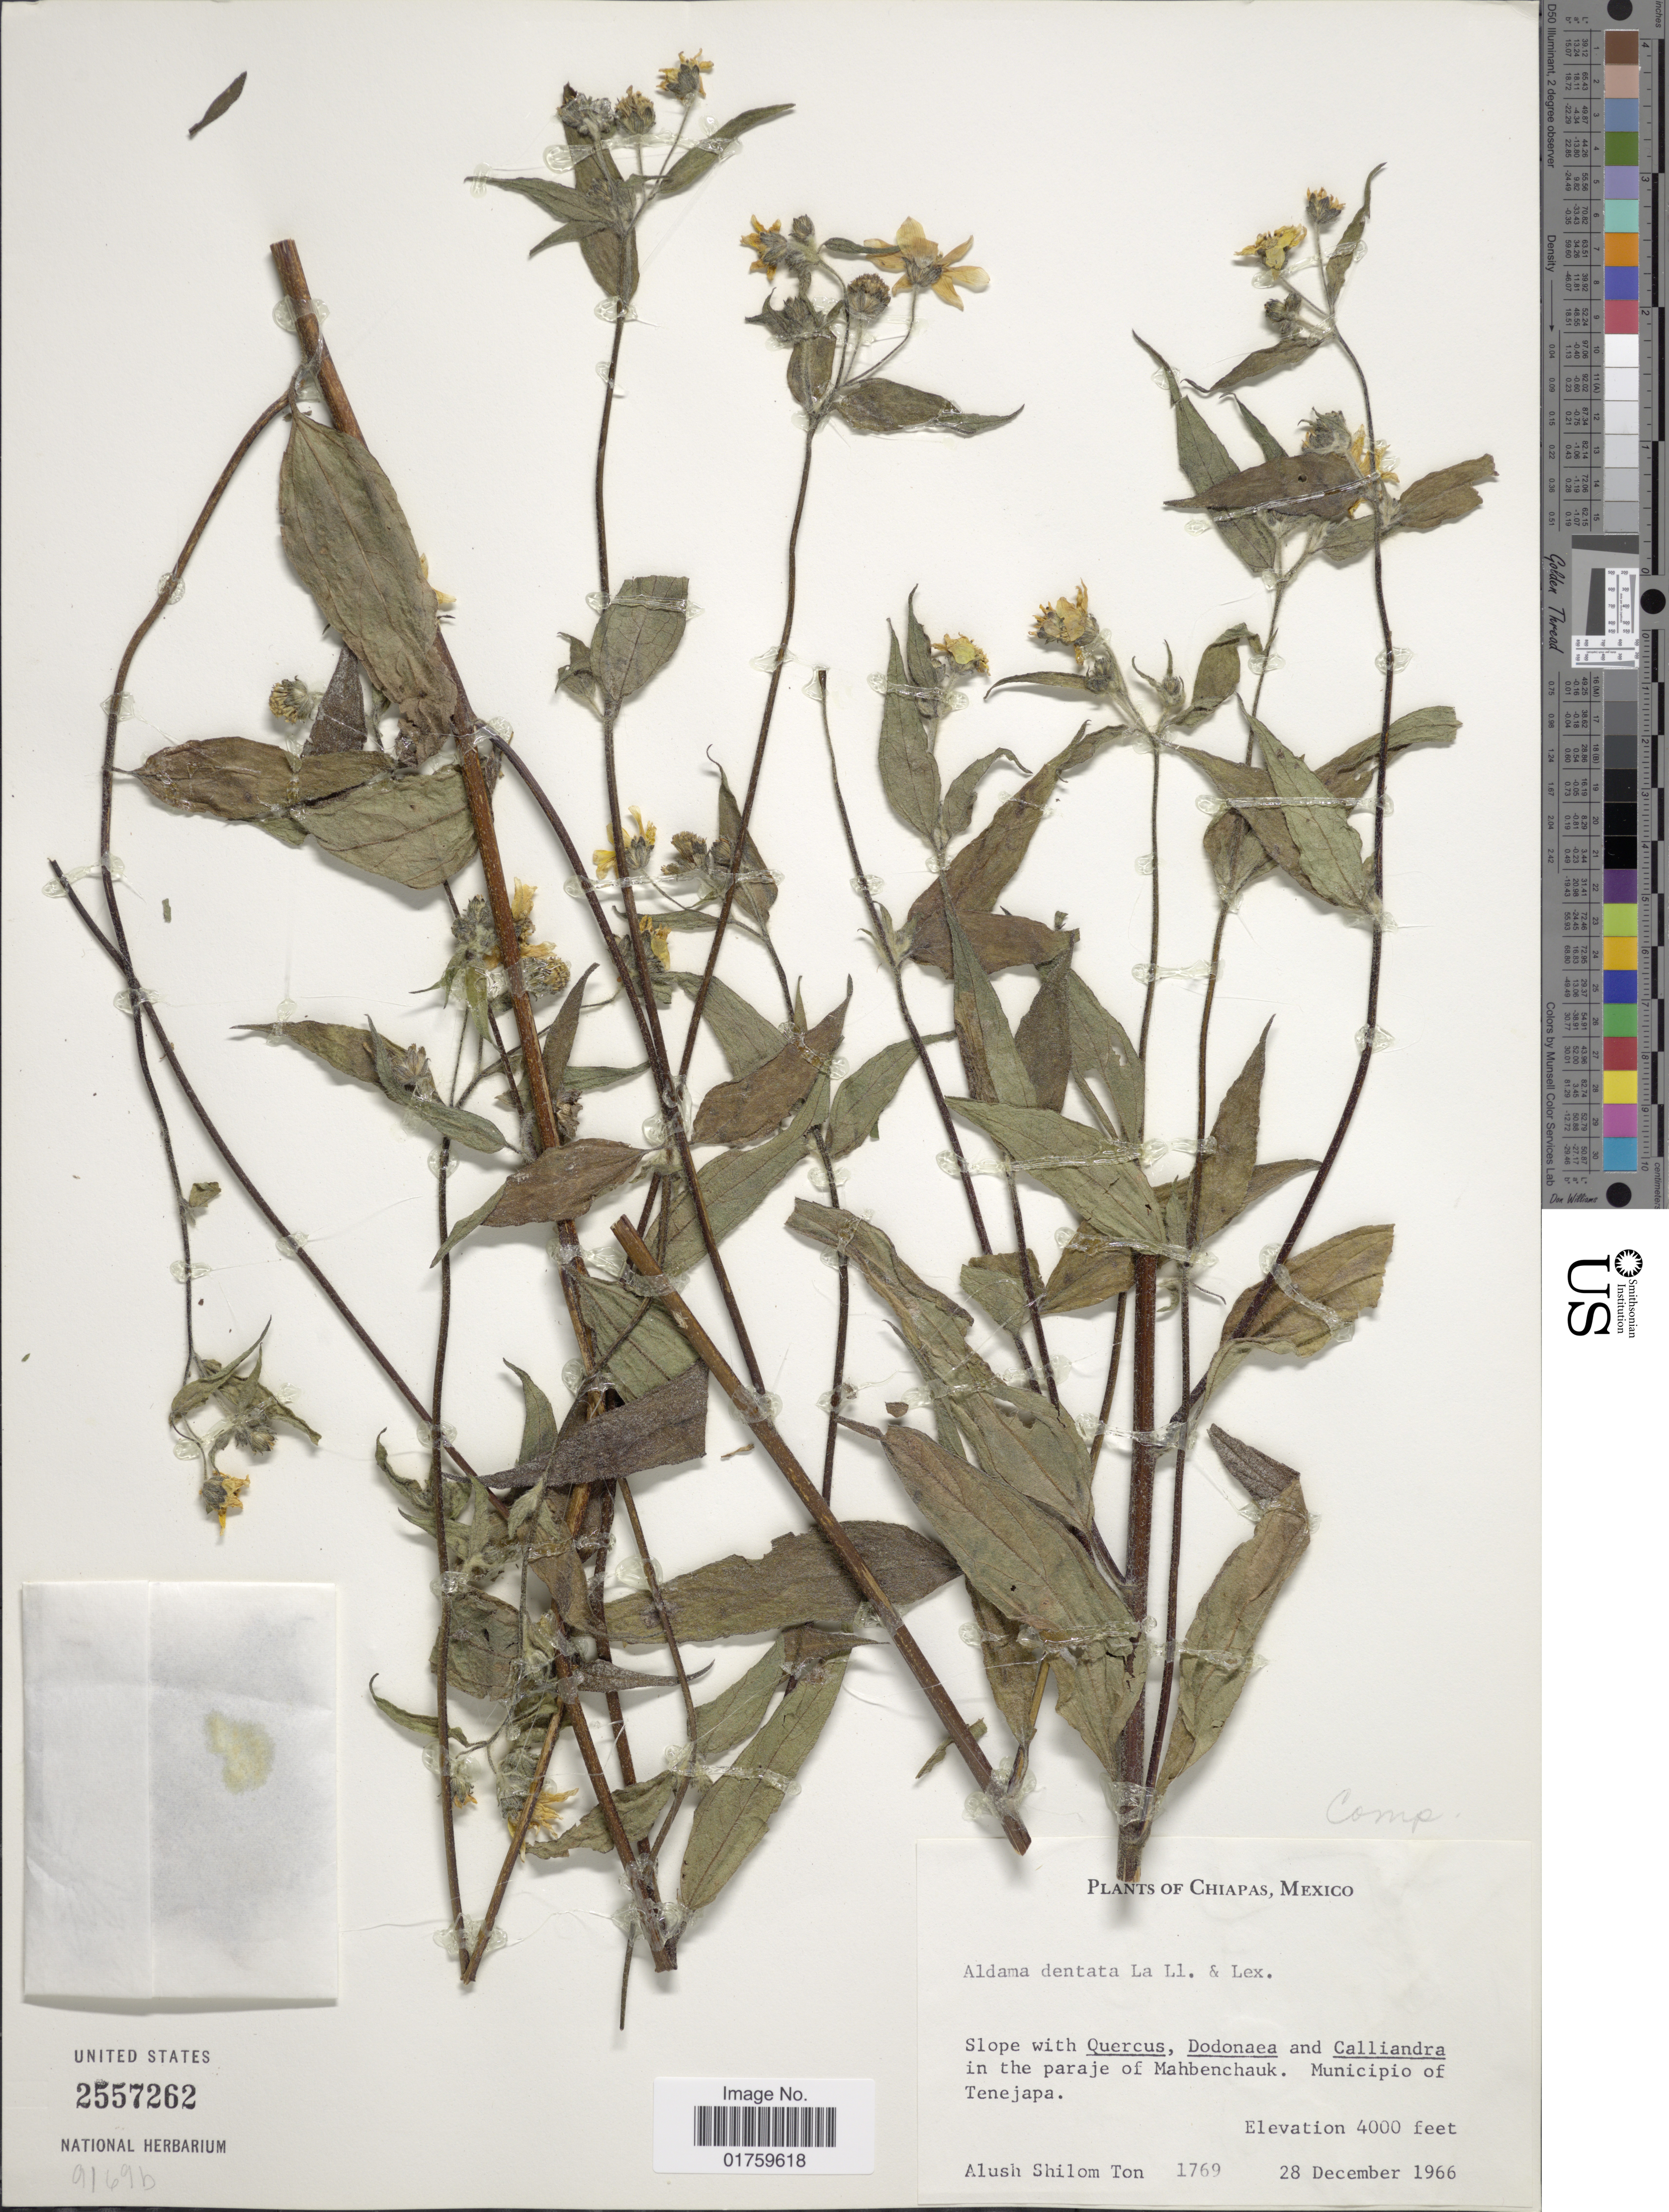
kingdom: Plantae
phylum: Tracheophyta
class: Magnoliopsida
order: Asterales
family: Asteraceae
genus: Aldama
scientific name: Aldama dentata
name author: La Llave ex La Llave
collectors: A. M. Ton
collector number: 1769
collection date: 1966-12-28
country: Mexico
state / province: Chiapas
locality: Slope in the paraje of Mahbenchauk, Municipio of Tenejapa.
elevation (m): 1219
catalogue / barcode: US 2557262